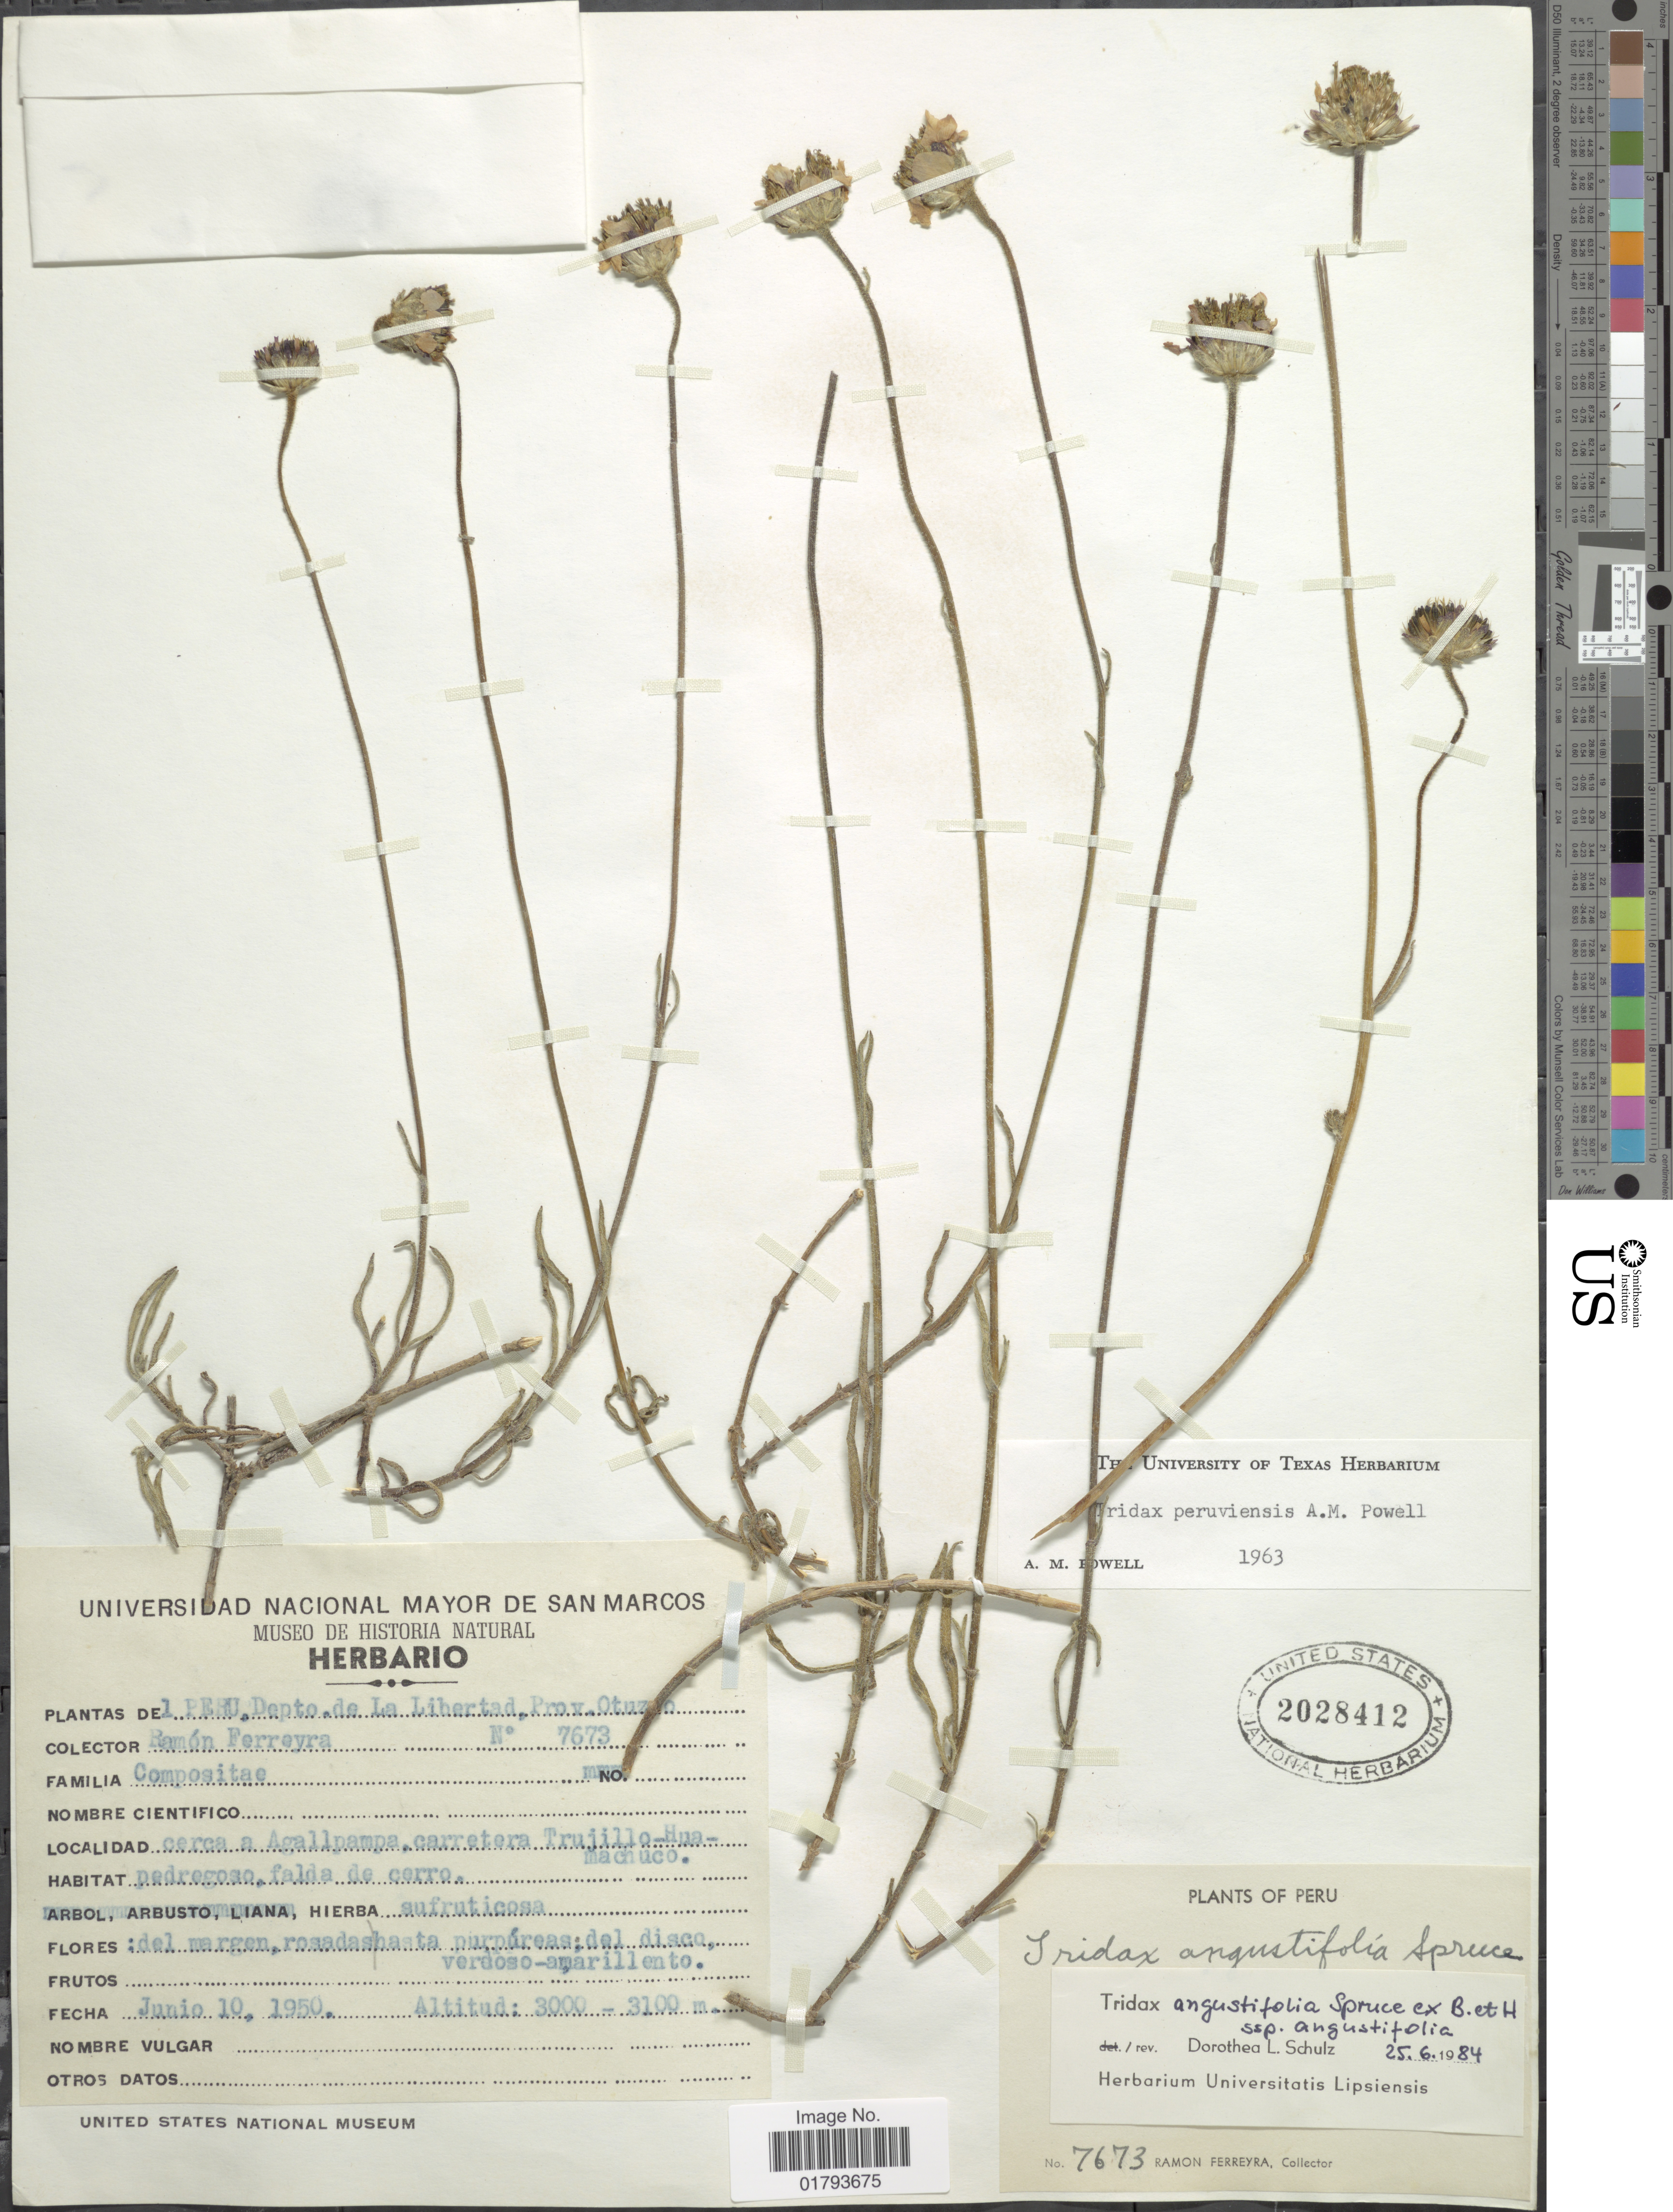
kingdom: Plantae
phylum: Tracheophyta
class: Magnoliopsida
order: Asterales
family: Asteraceae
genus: Tridax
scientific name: Tridax angustifolia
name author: Spruce ex Benth. & Hook. f.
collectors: R. A. Ferreyra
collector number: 7673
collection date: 1950-06-10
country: Peru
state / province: La Libertad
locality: Cerca a Agallpampa, carretera Trujillo - Huamachuco, Prov. Otuzco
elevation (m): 3000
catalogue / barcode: US 2028412